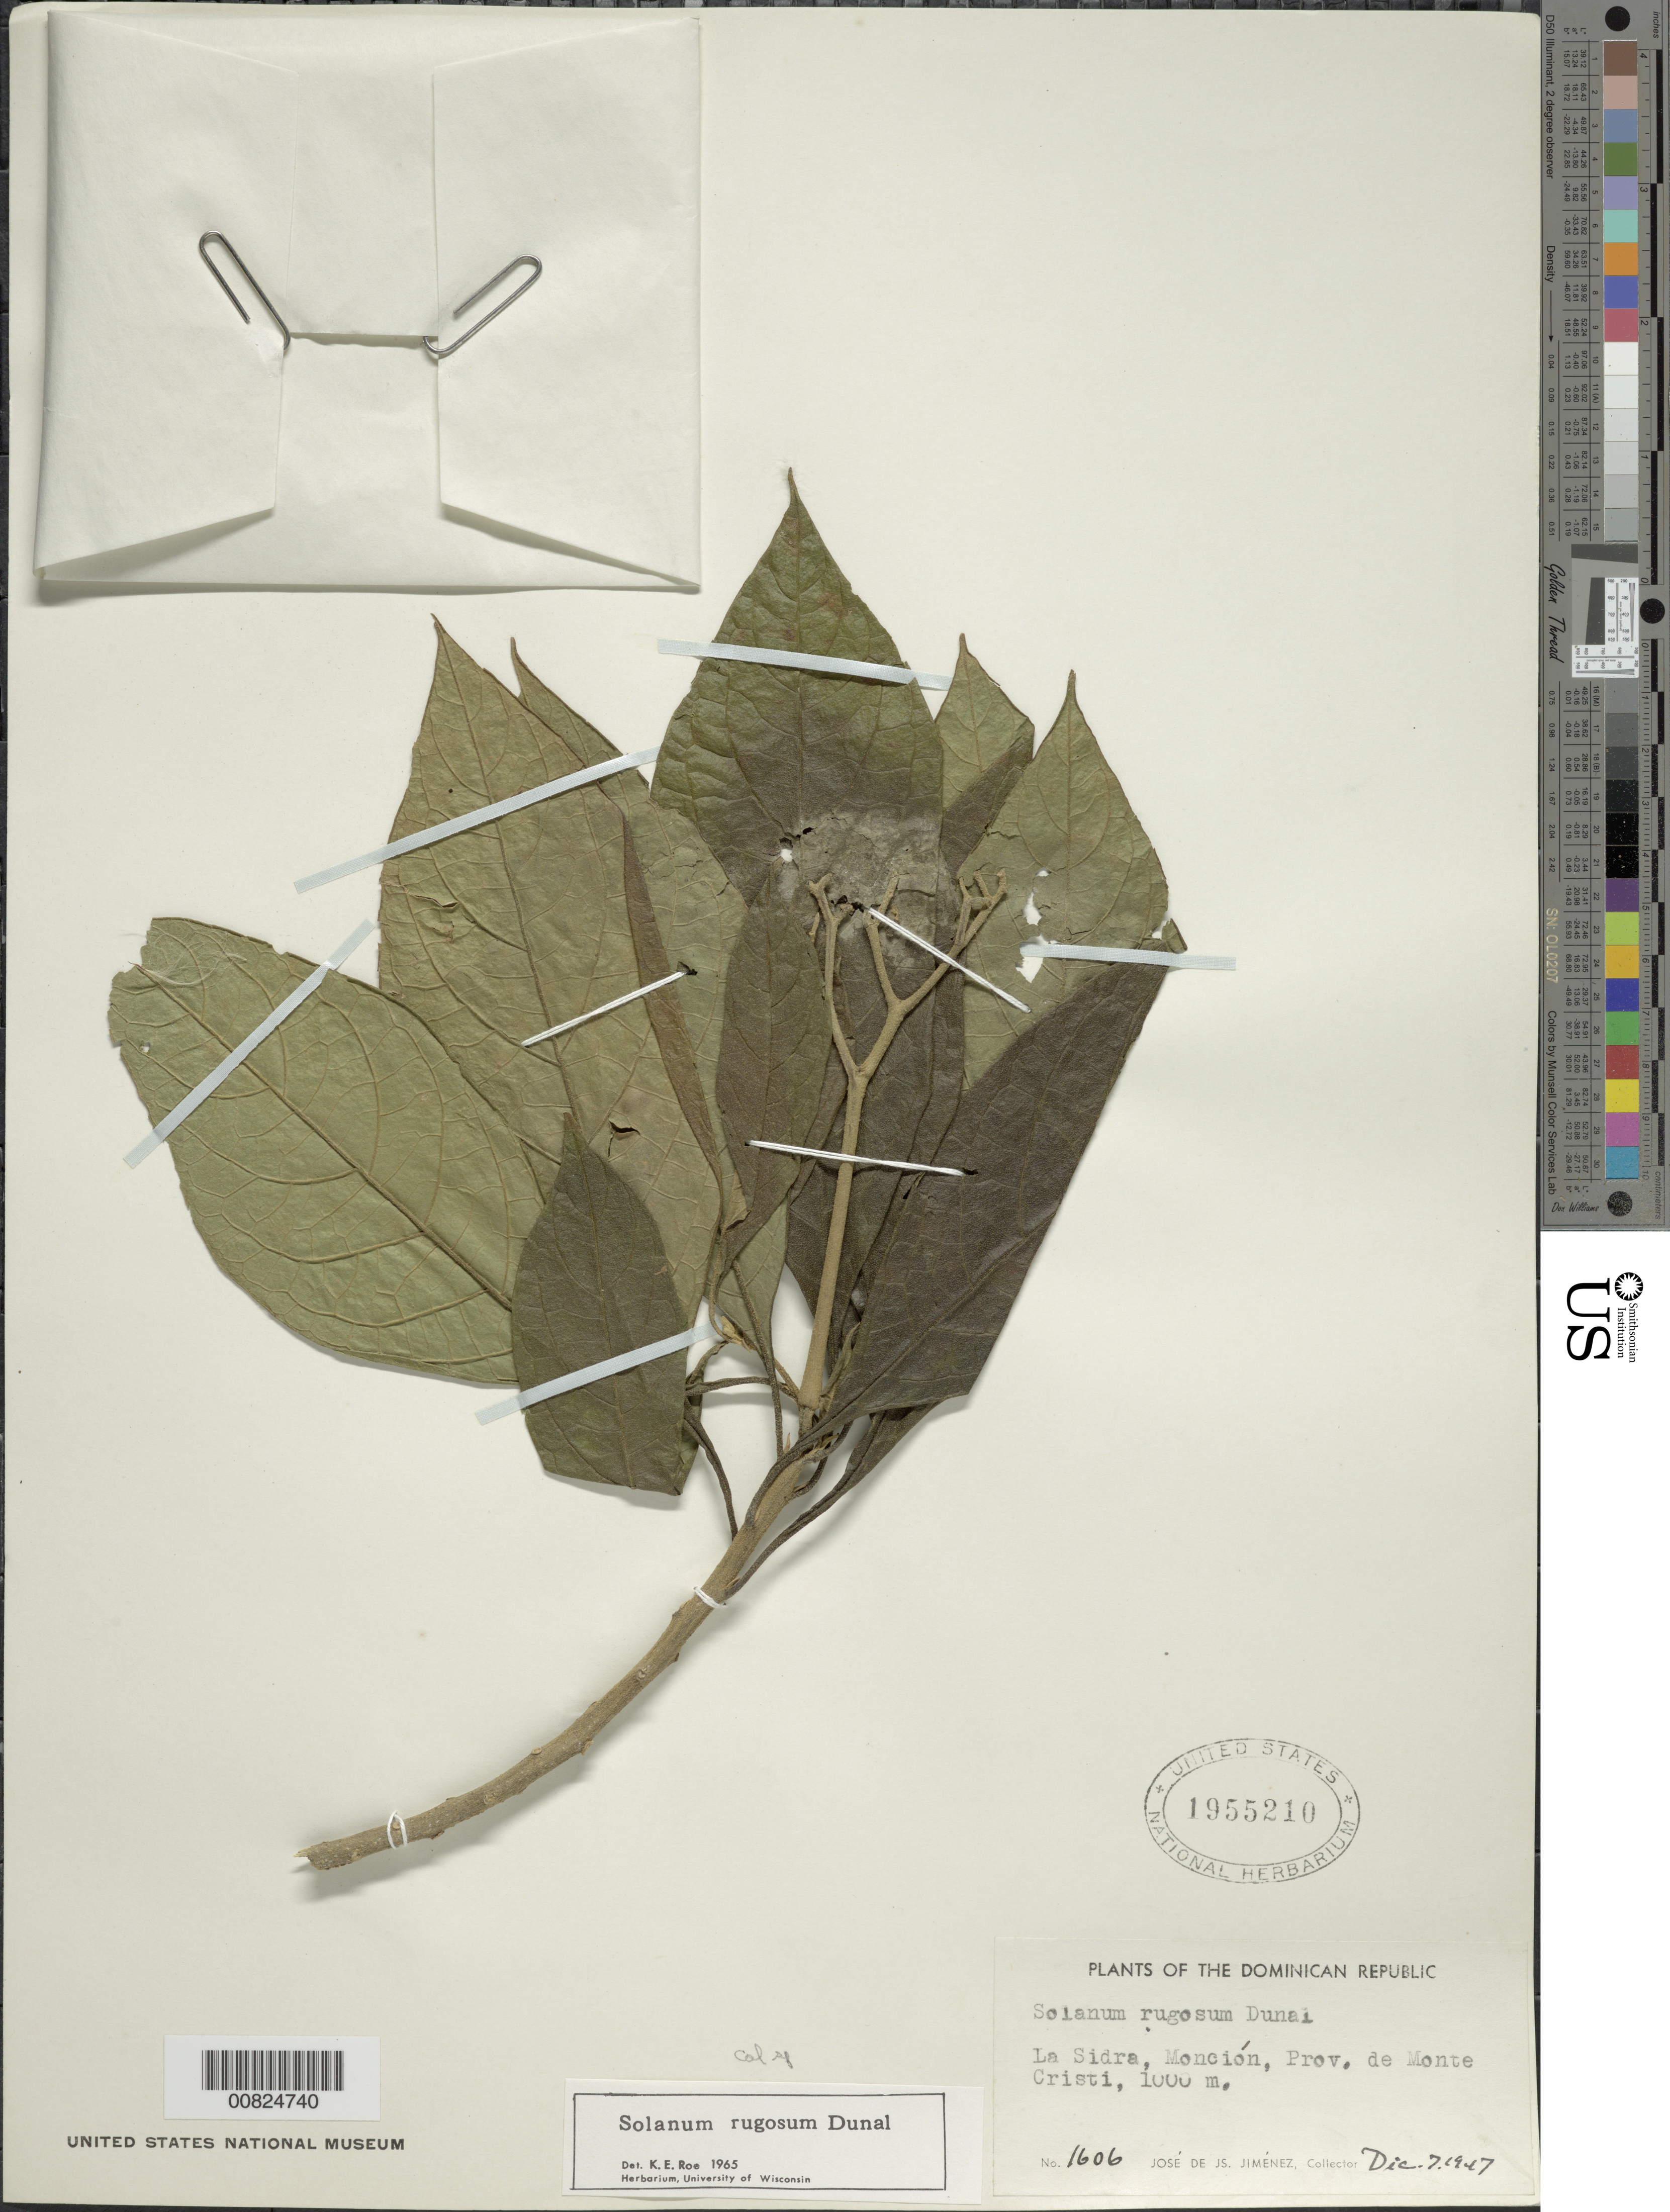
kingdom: Plantae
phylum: Tracheophyta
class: Magnoliopsida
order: Solanales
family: Solanaceae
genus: Solanum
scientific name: Solanum rugosum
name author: Dunal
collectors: J. J. Jiménez Almonte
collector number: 1606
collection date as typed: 07 Dec 1947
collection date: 1947-12-07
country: Dominican Republic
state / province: Monte Cristi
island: Hispaniola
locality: La Sidra, Monción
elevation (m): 1000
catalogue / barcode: US 1955210